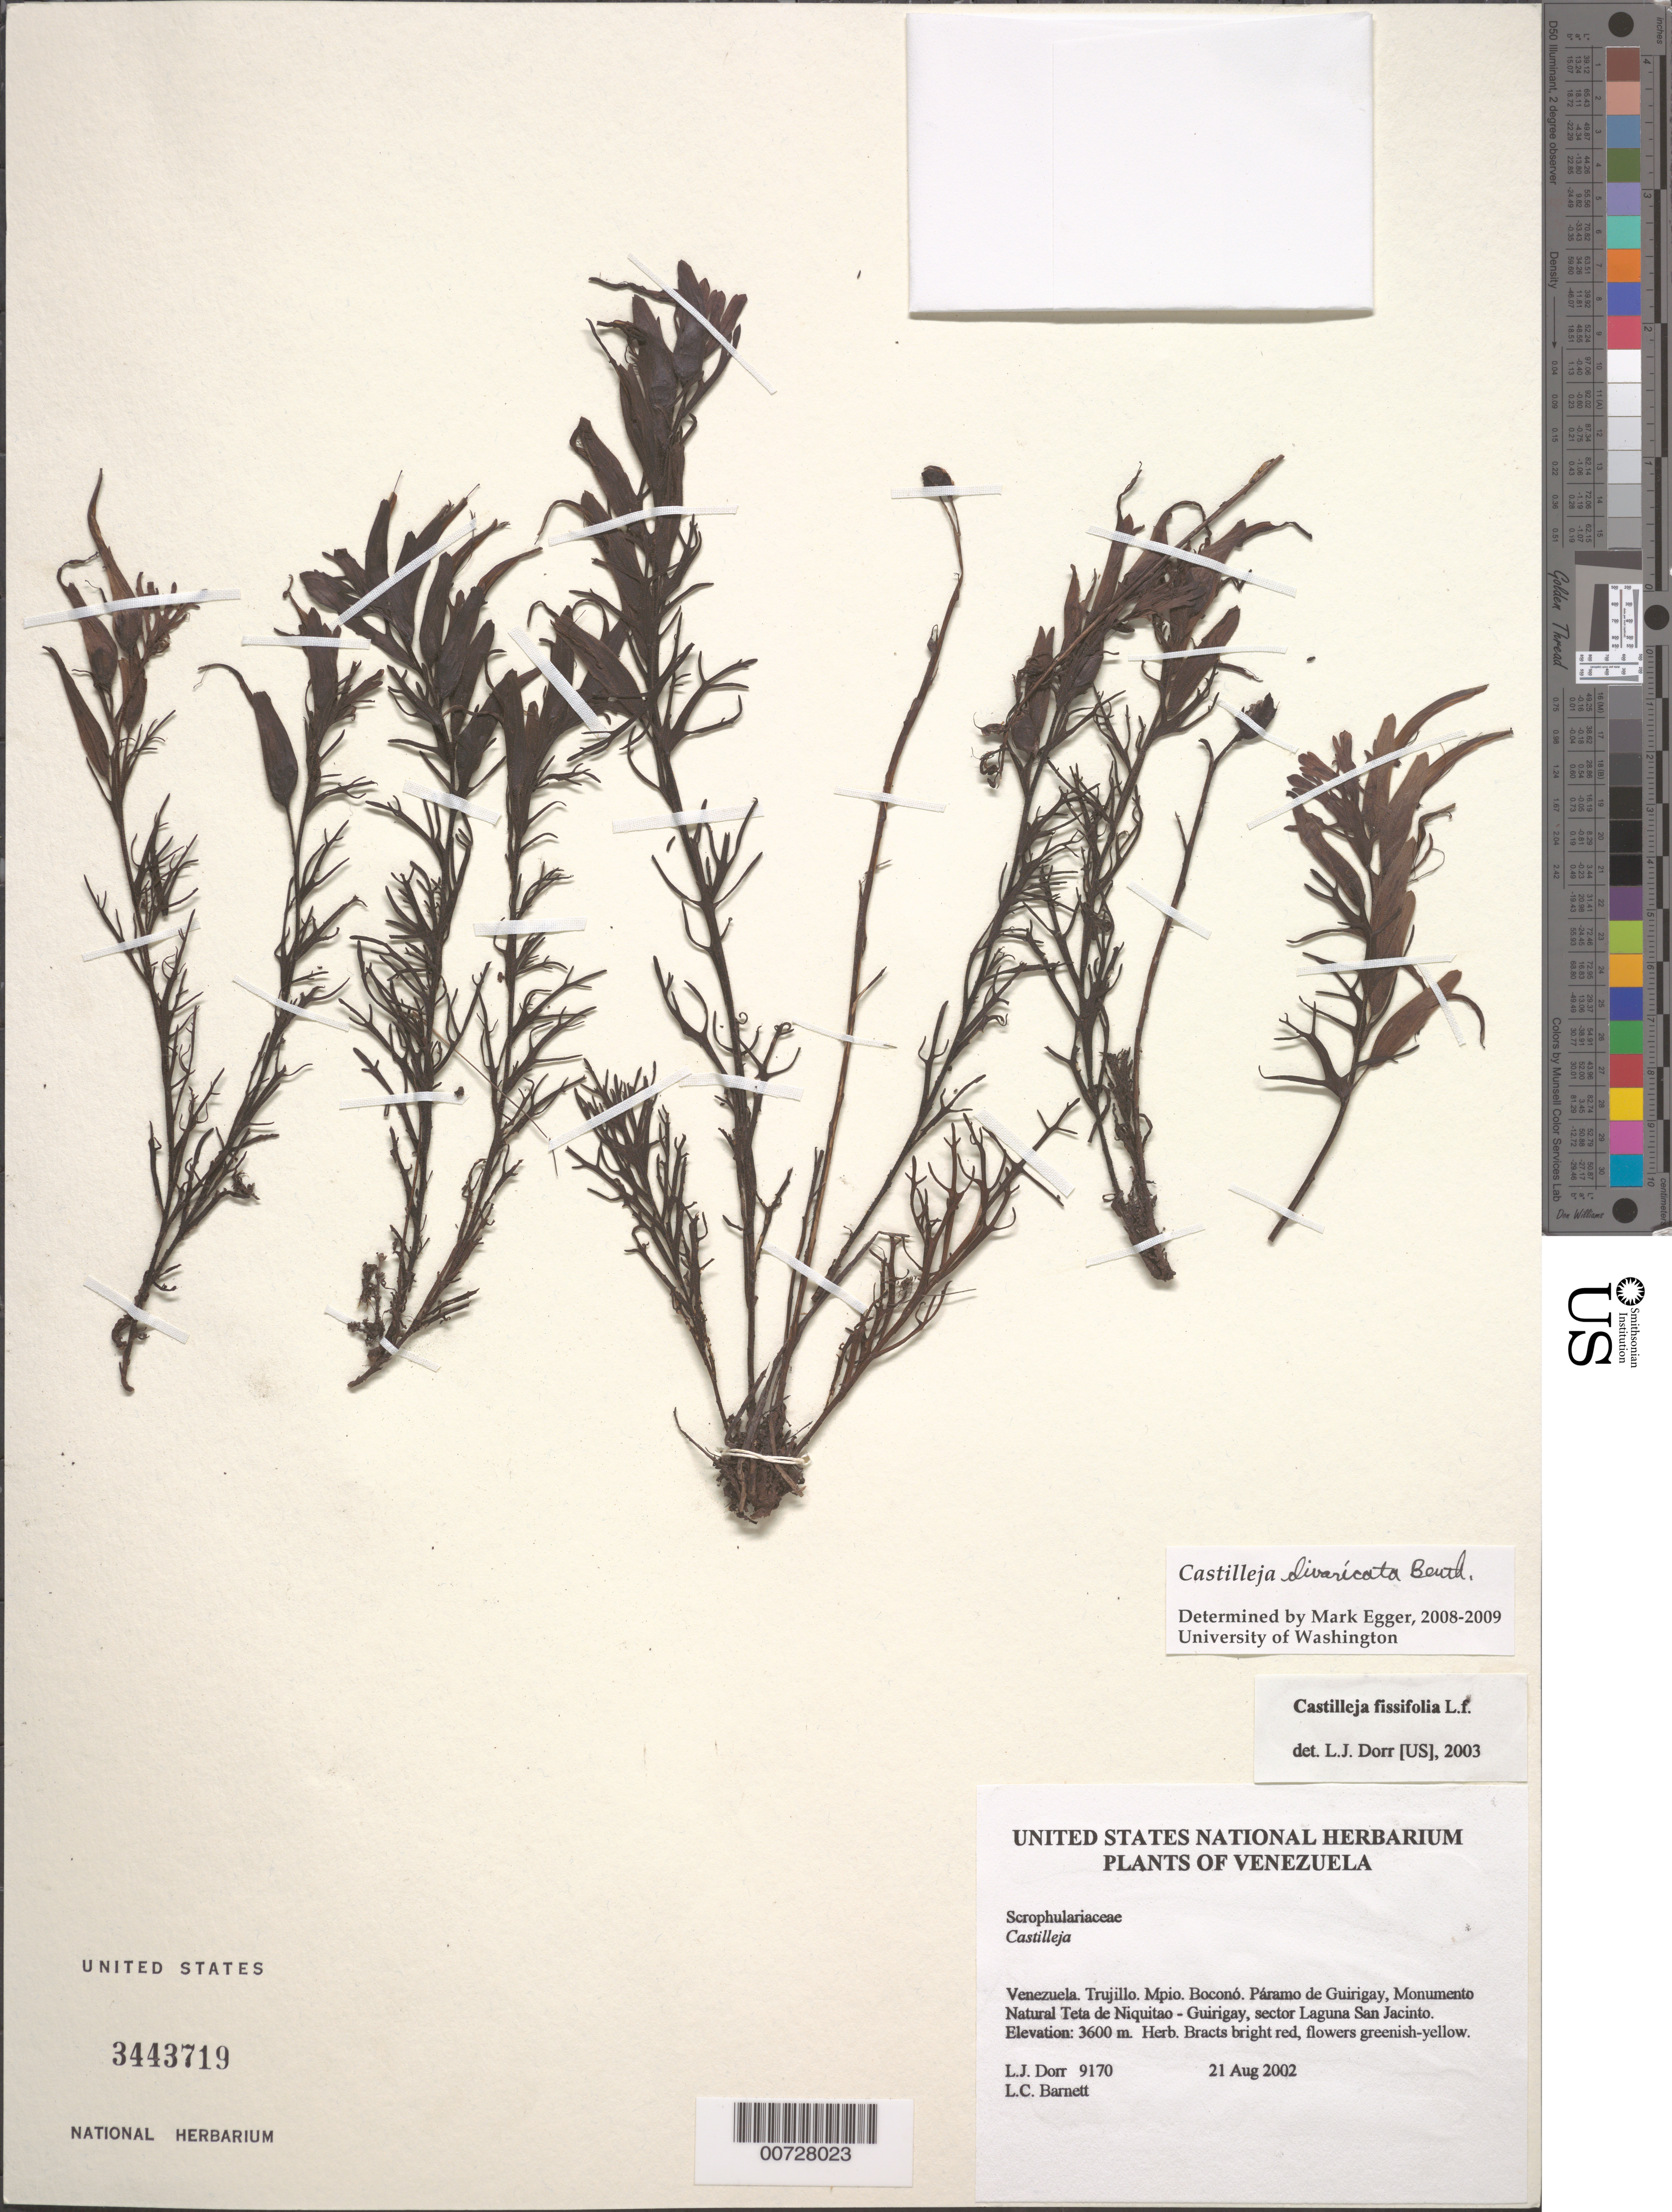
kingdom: Plantae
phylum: Tracheophyta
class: Magnoliopsida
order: Lamiales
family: Orobanchaceae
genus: Castilleja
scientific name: Castilleja divaricata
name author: Benth.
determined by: Egger, M.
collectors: L. J. Dorr & L. C. Barnett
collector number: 9170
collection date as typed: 21 Aug 2002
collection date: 2002-08-21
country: Venezuela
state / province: Trujillo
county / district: Boconó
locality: Páramo de Guirigay, Monumento Natural Teta de Niquitao - Guirigay, sector Laguna San Jacinto.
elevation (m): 3600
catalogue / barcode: US 3443719